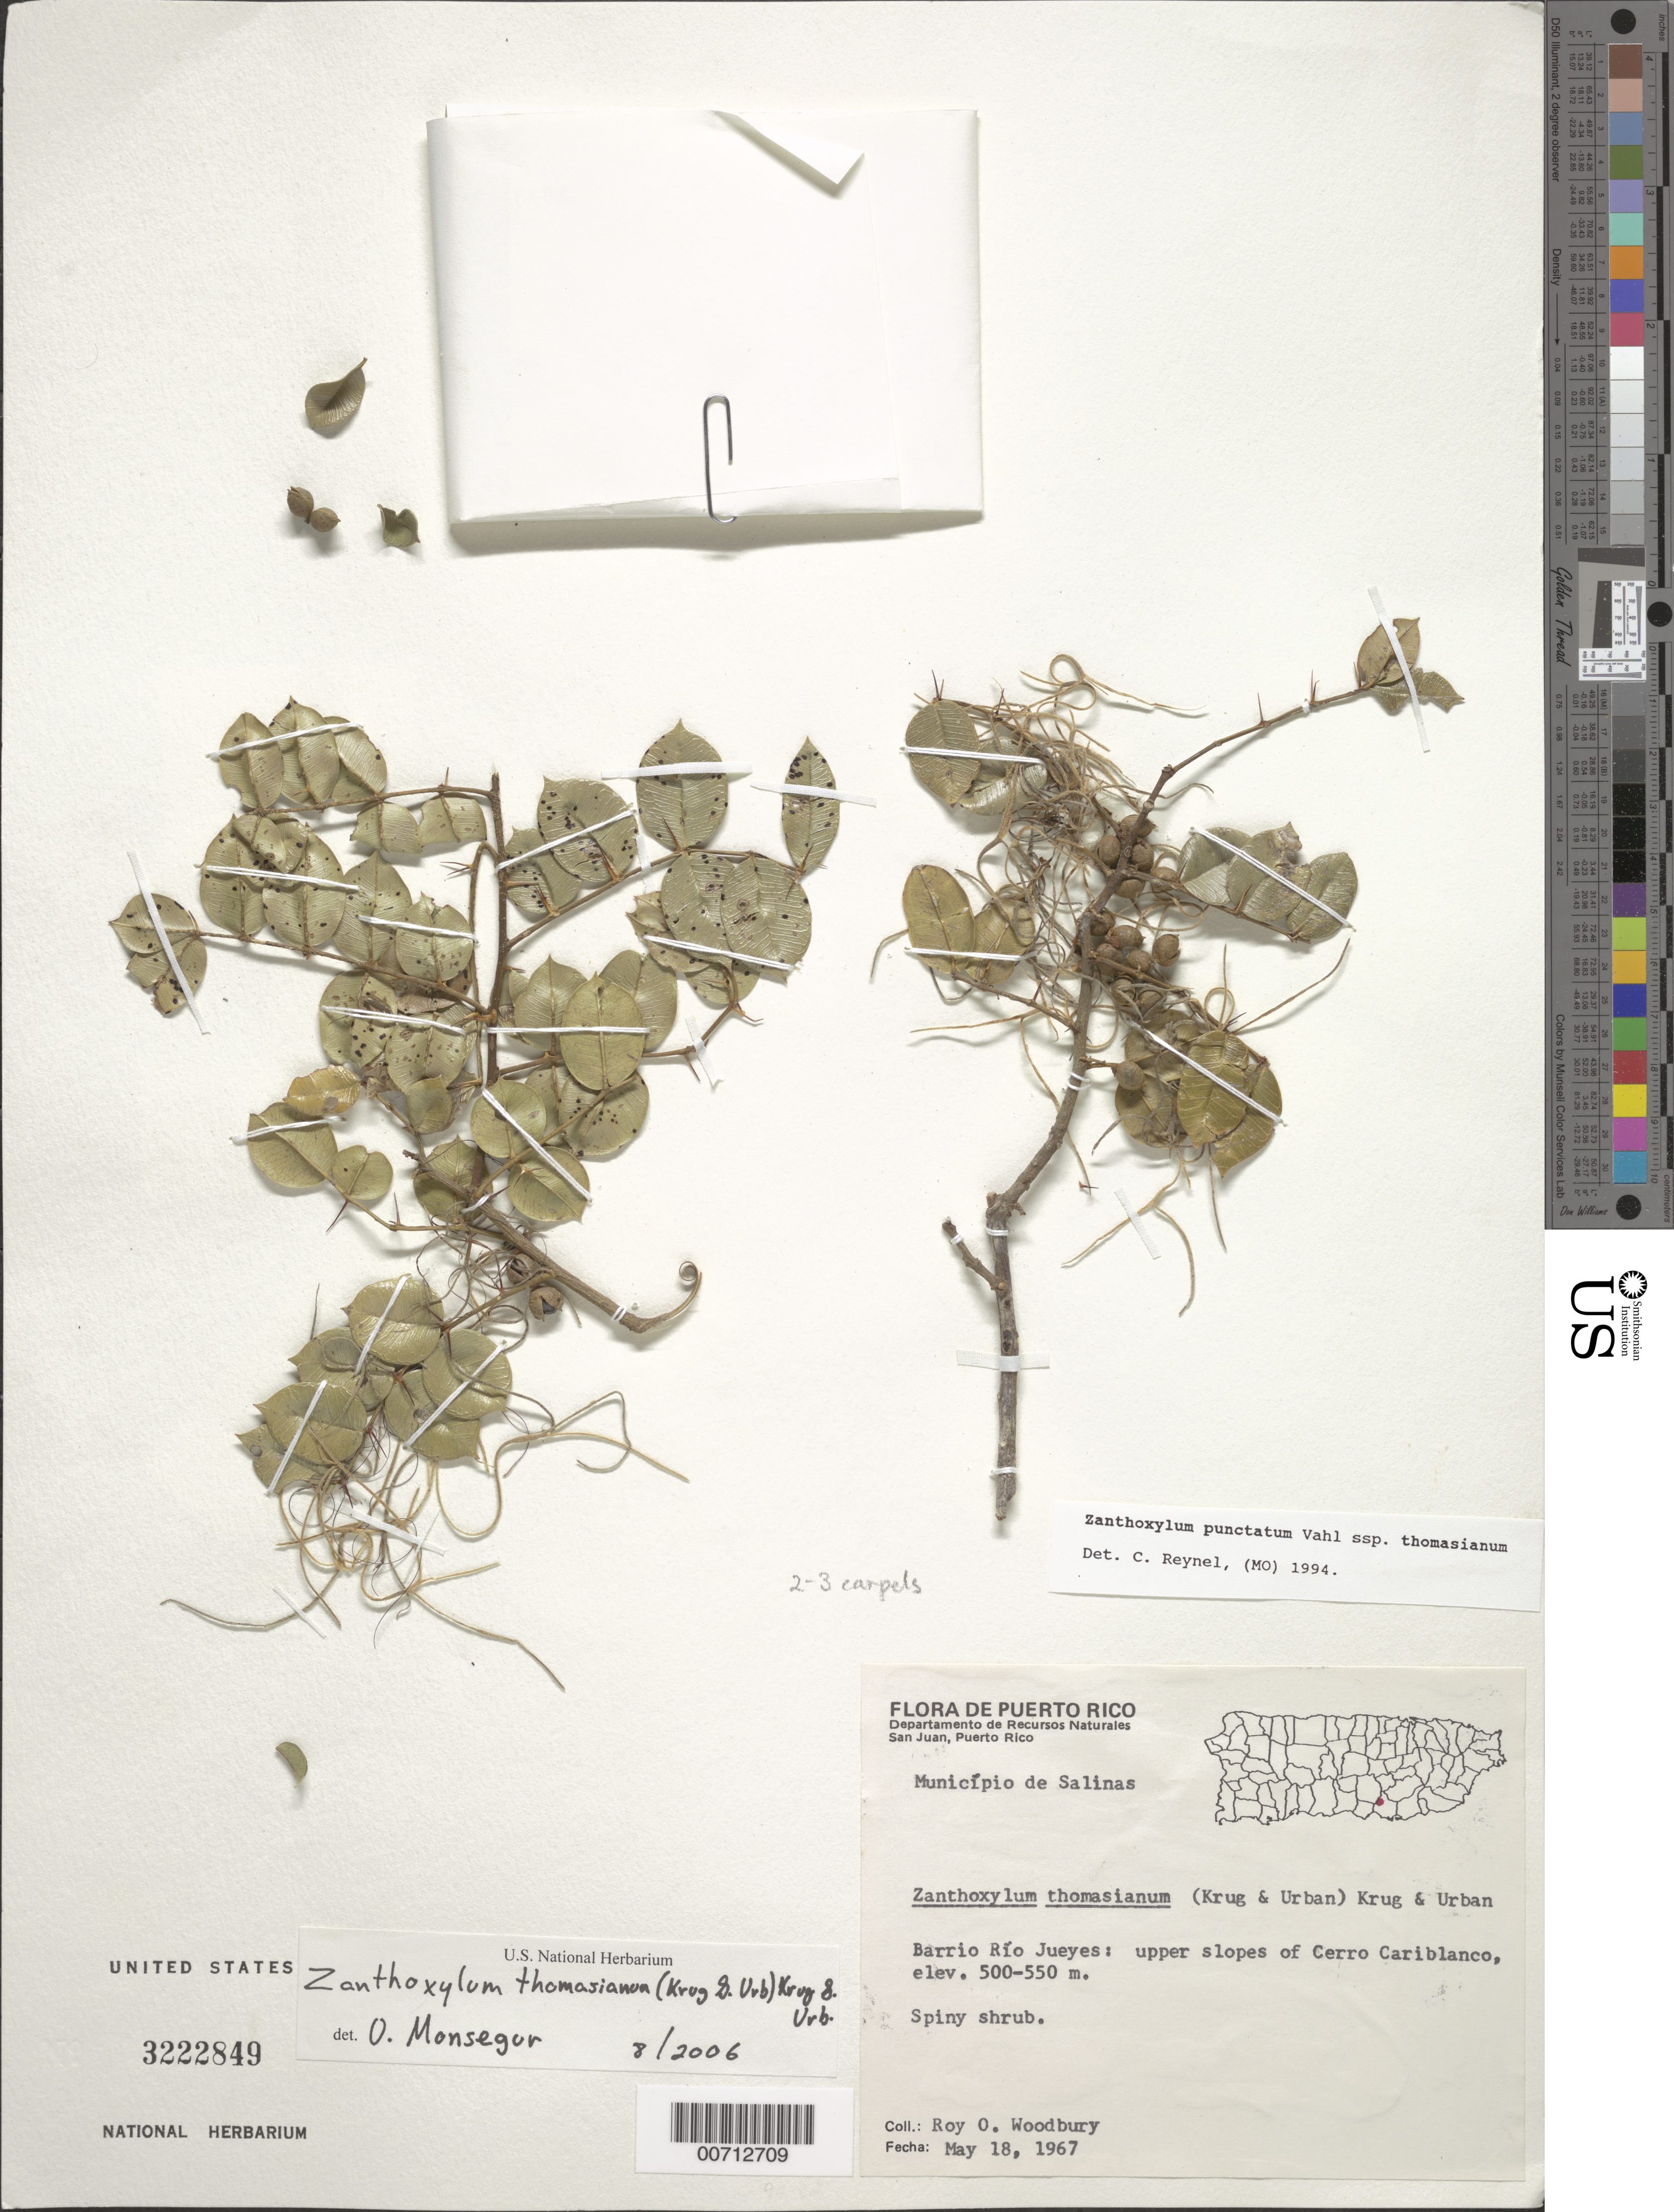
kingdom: Plantae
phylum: Tracheophyta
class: Magnoliopsida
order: Sapindales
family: Rutaceae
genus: Zanthoxylum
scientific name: Zanthoxylum punctatum subsp. thomasianum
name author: Vahl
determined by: Reynel, Carlos A., (MO), Missouri Botanical Garden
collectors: R. O. Woodbury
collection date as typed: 18 May 1967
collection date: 1967-05-18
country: Puerto Rico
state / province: Salinas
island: Greater Antilles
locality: Bo. Rio Jueyes: upper slopes of Cerro Cariblanco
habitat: Upper slopes of Cerro Cariblanco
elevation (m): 500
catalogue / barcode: US 3222849